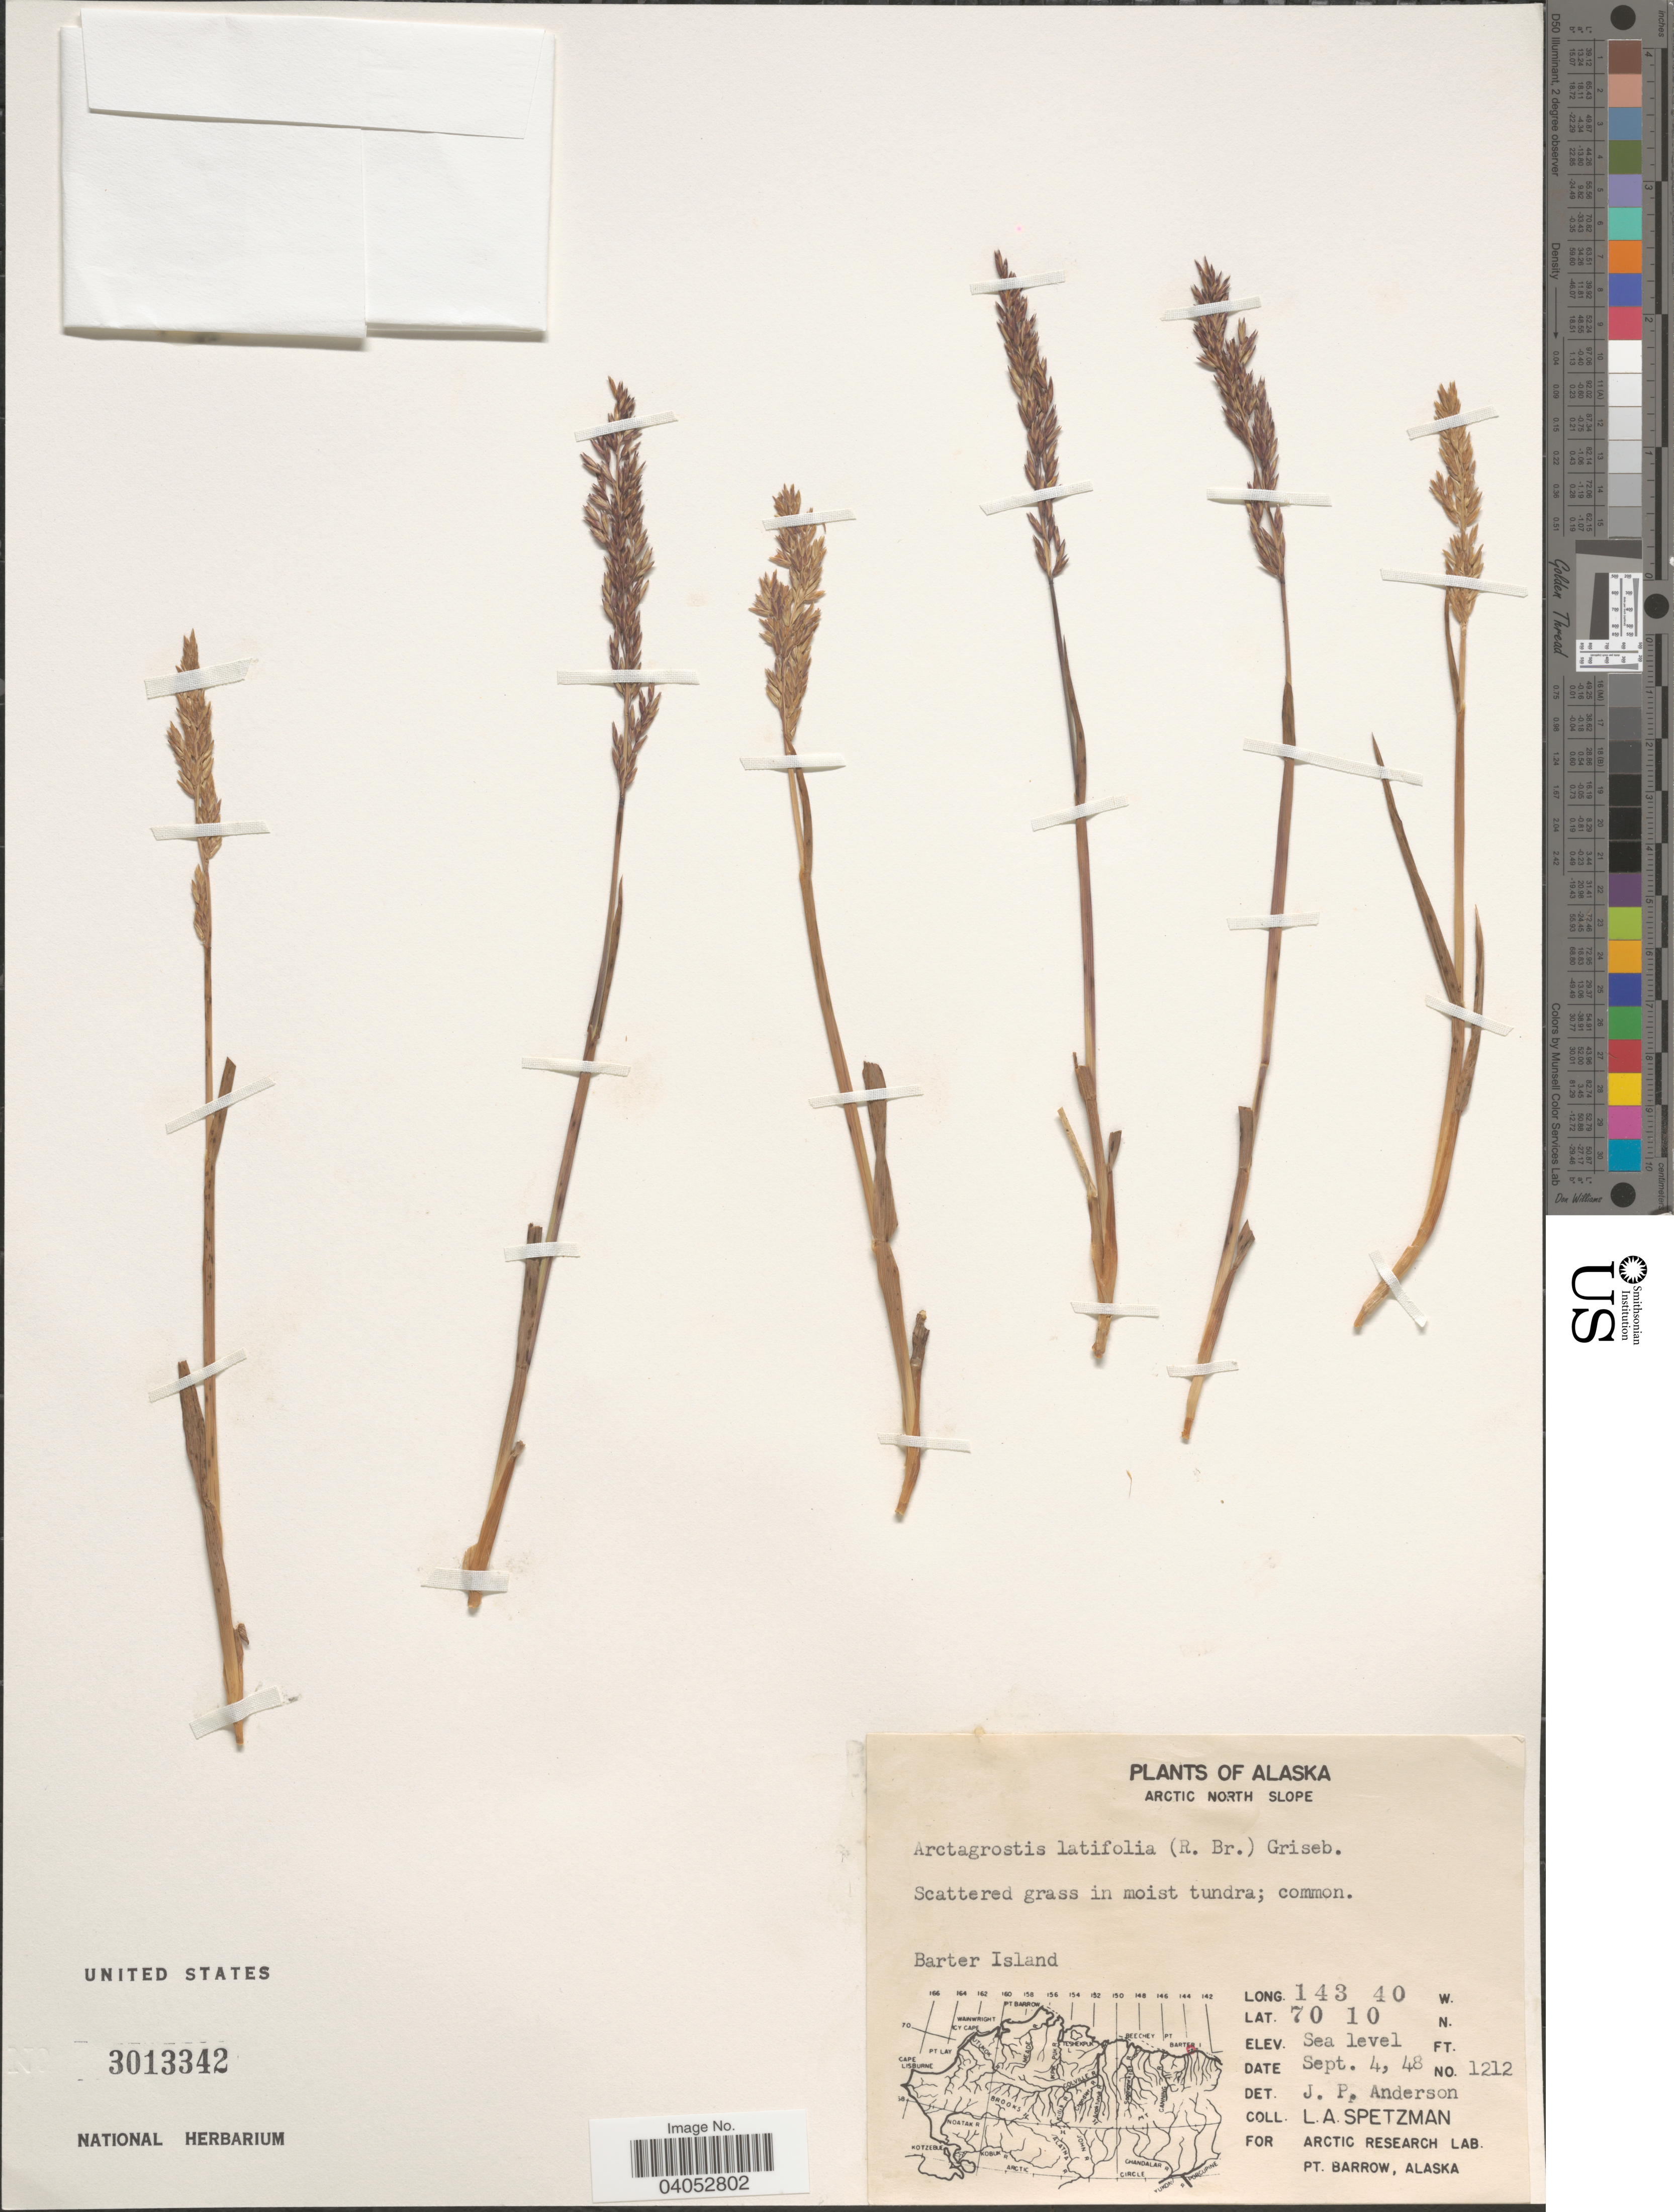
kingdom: Plantae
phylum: Tracheophyta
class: Liliopsida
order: Poales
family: Poaceae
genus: Arctagrostis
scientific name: Arctagrostis latifolia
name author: (R. Br.) Griseb.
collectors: L. Spetzman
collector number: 1212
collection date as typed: Transcribed d/m/y: 4/9/48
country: United States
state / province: Alaska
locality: Arctic North Slope. Barter Island.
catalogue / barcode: US 3013342